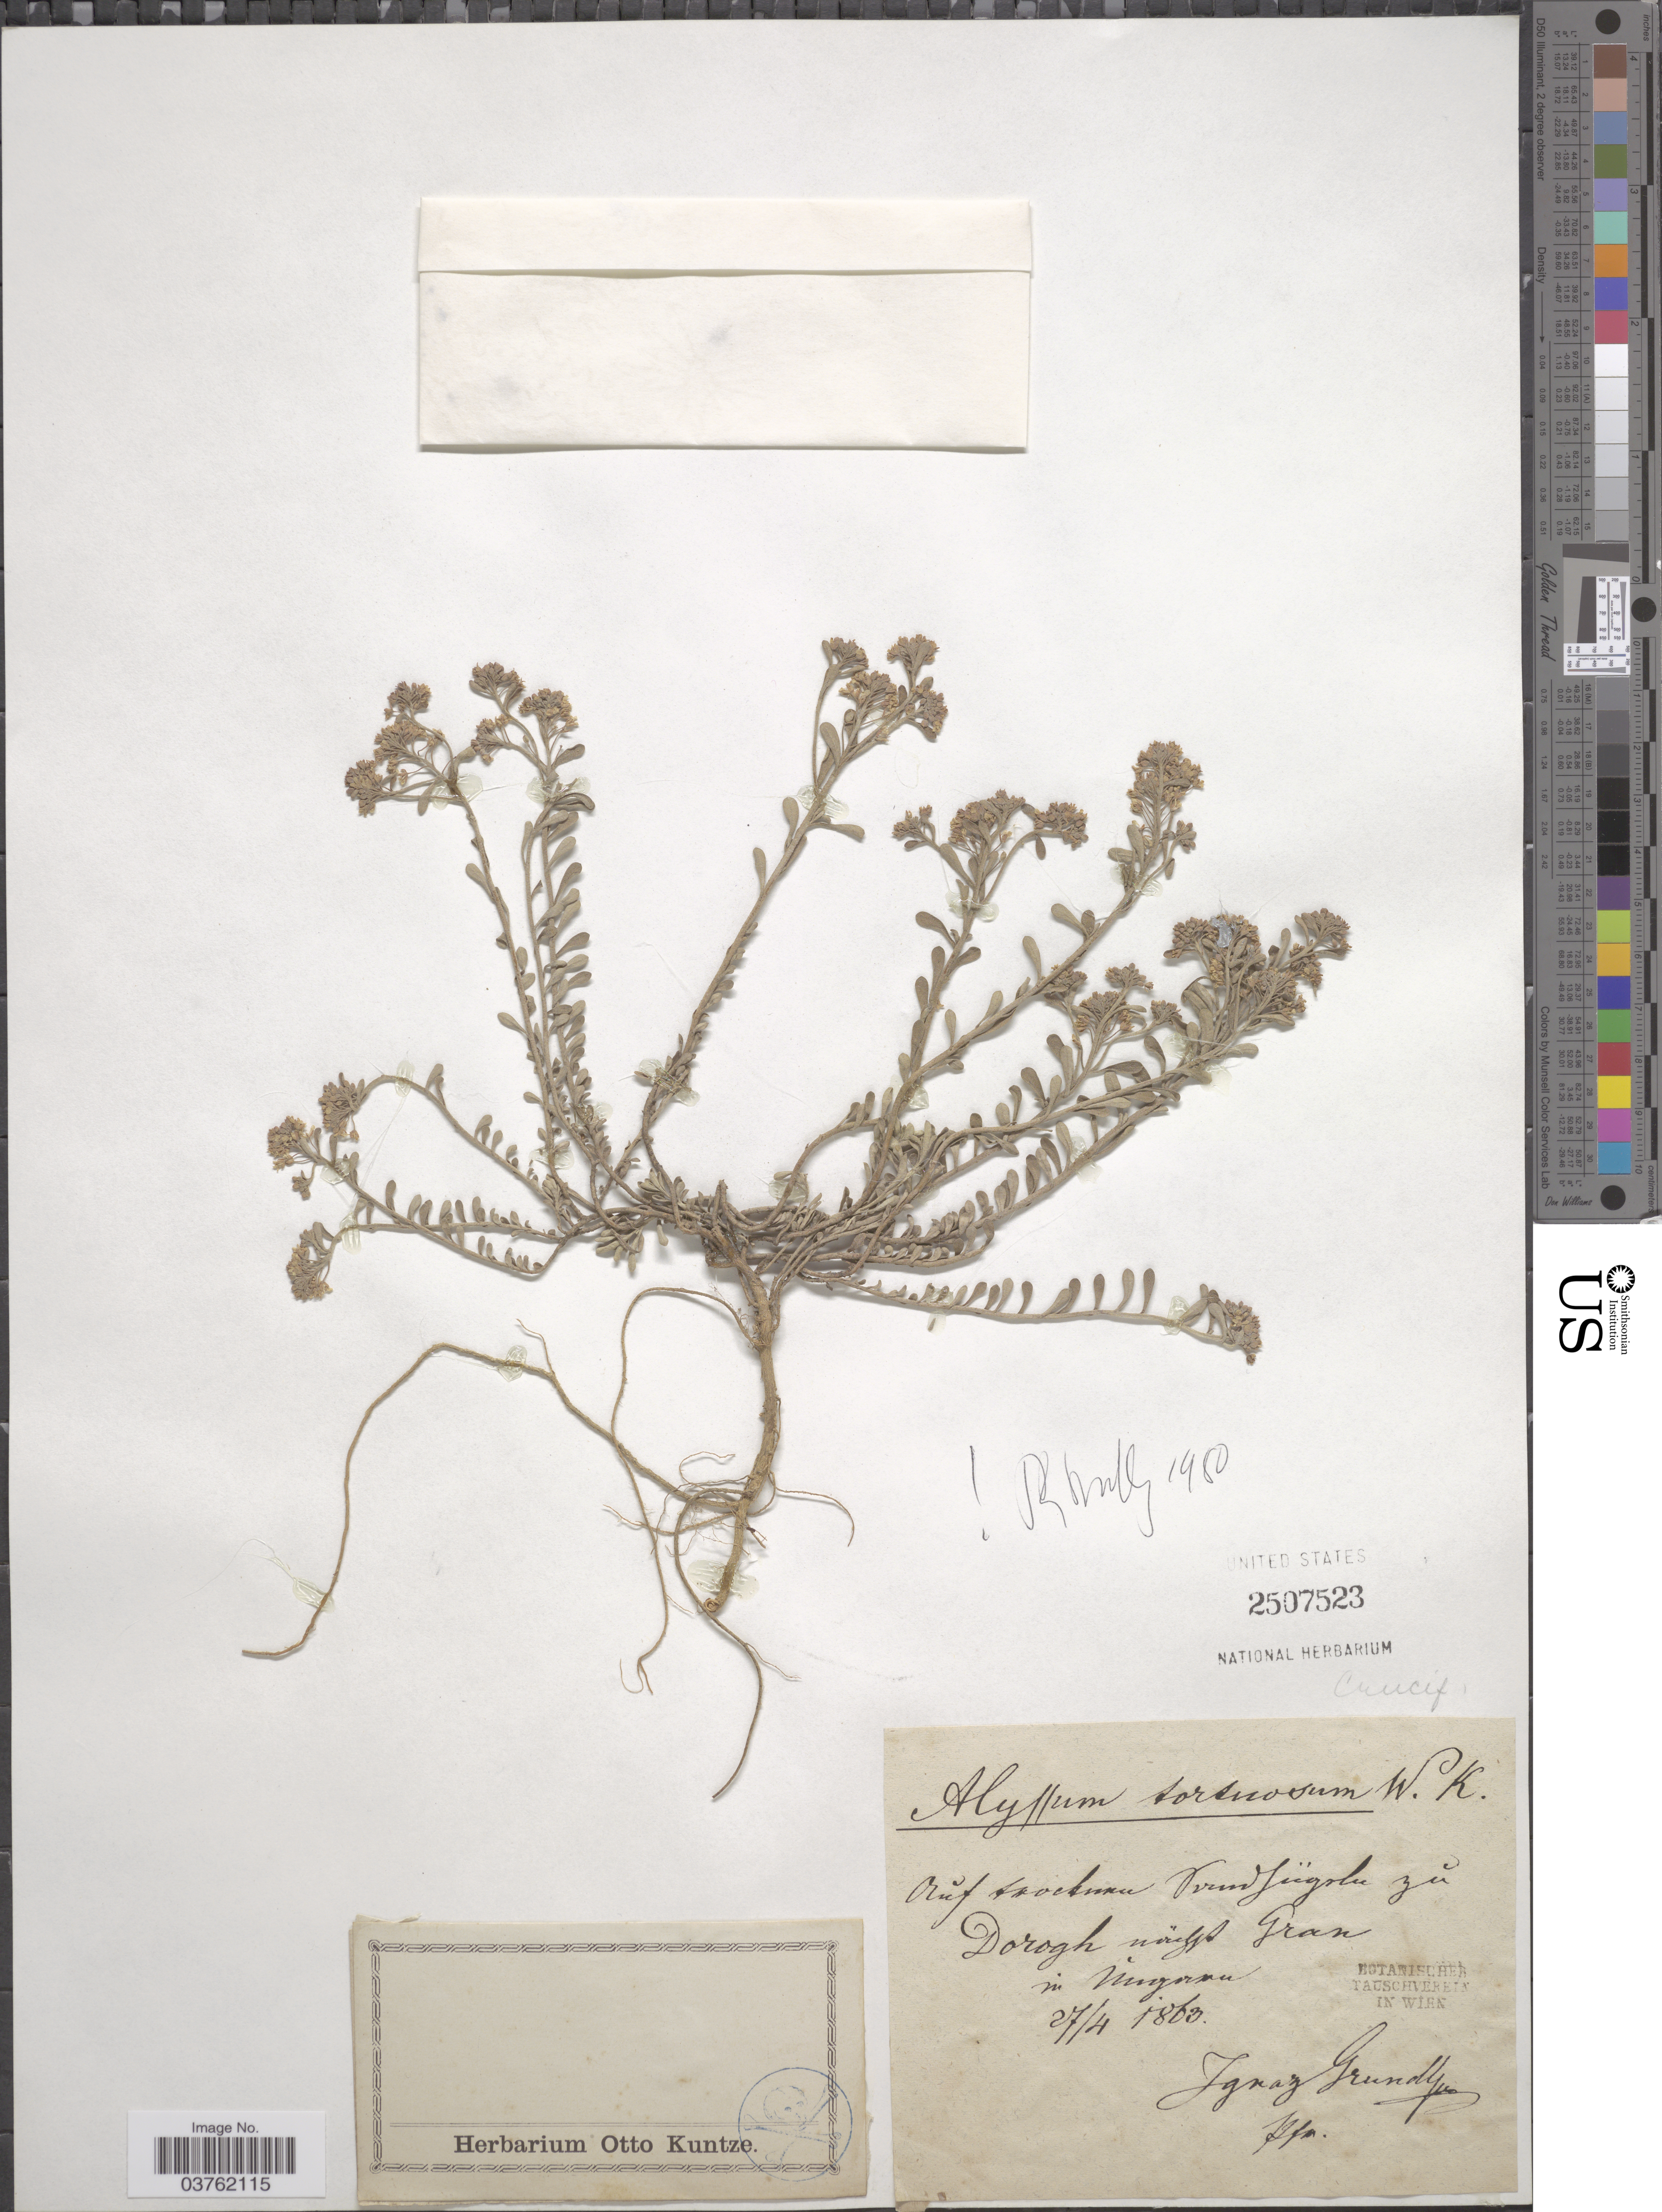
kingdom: Plantae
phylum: Tracheophyta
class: Magnoliopsida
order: Brassicales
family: Brassicaceae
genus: Alyssum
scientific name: Alyssum tortuosum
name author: Waldst. & Kit.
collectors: I. Grundl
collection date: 1863-04-27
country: Hungary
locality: [illegible text] Dorogh [illegible text] Gran in Úngarn.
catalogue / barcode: US 2507523